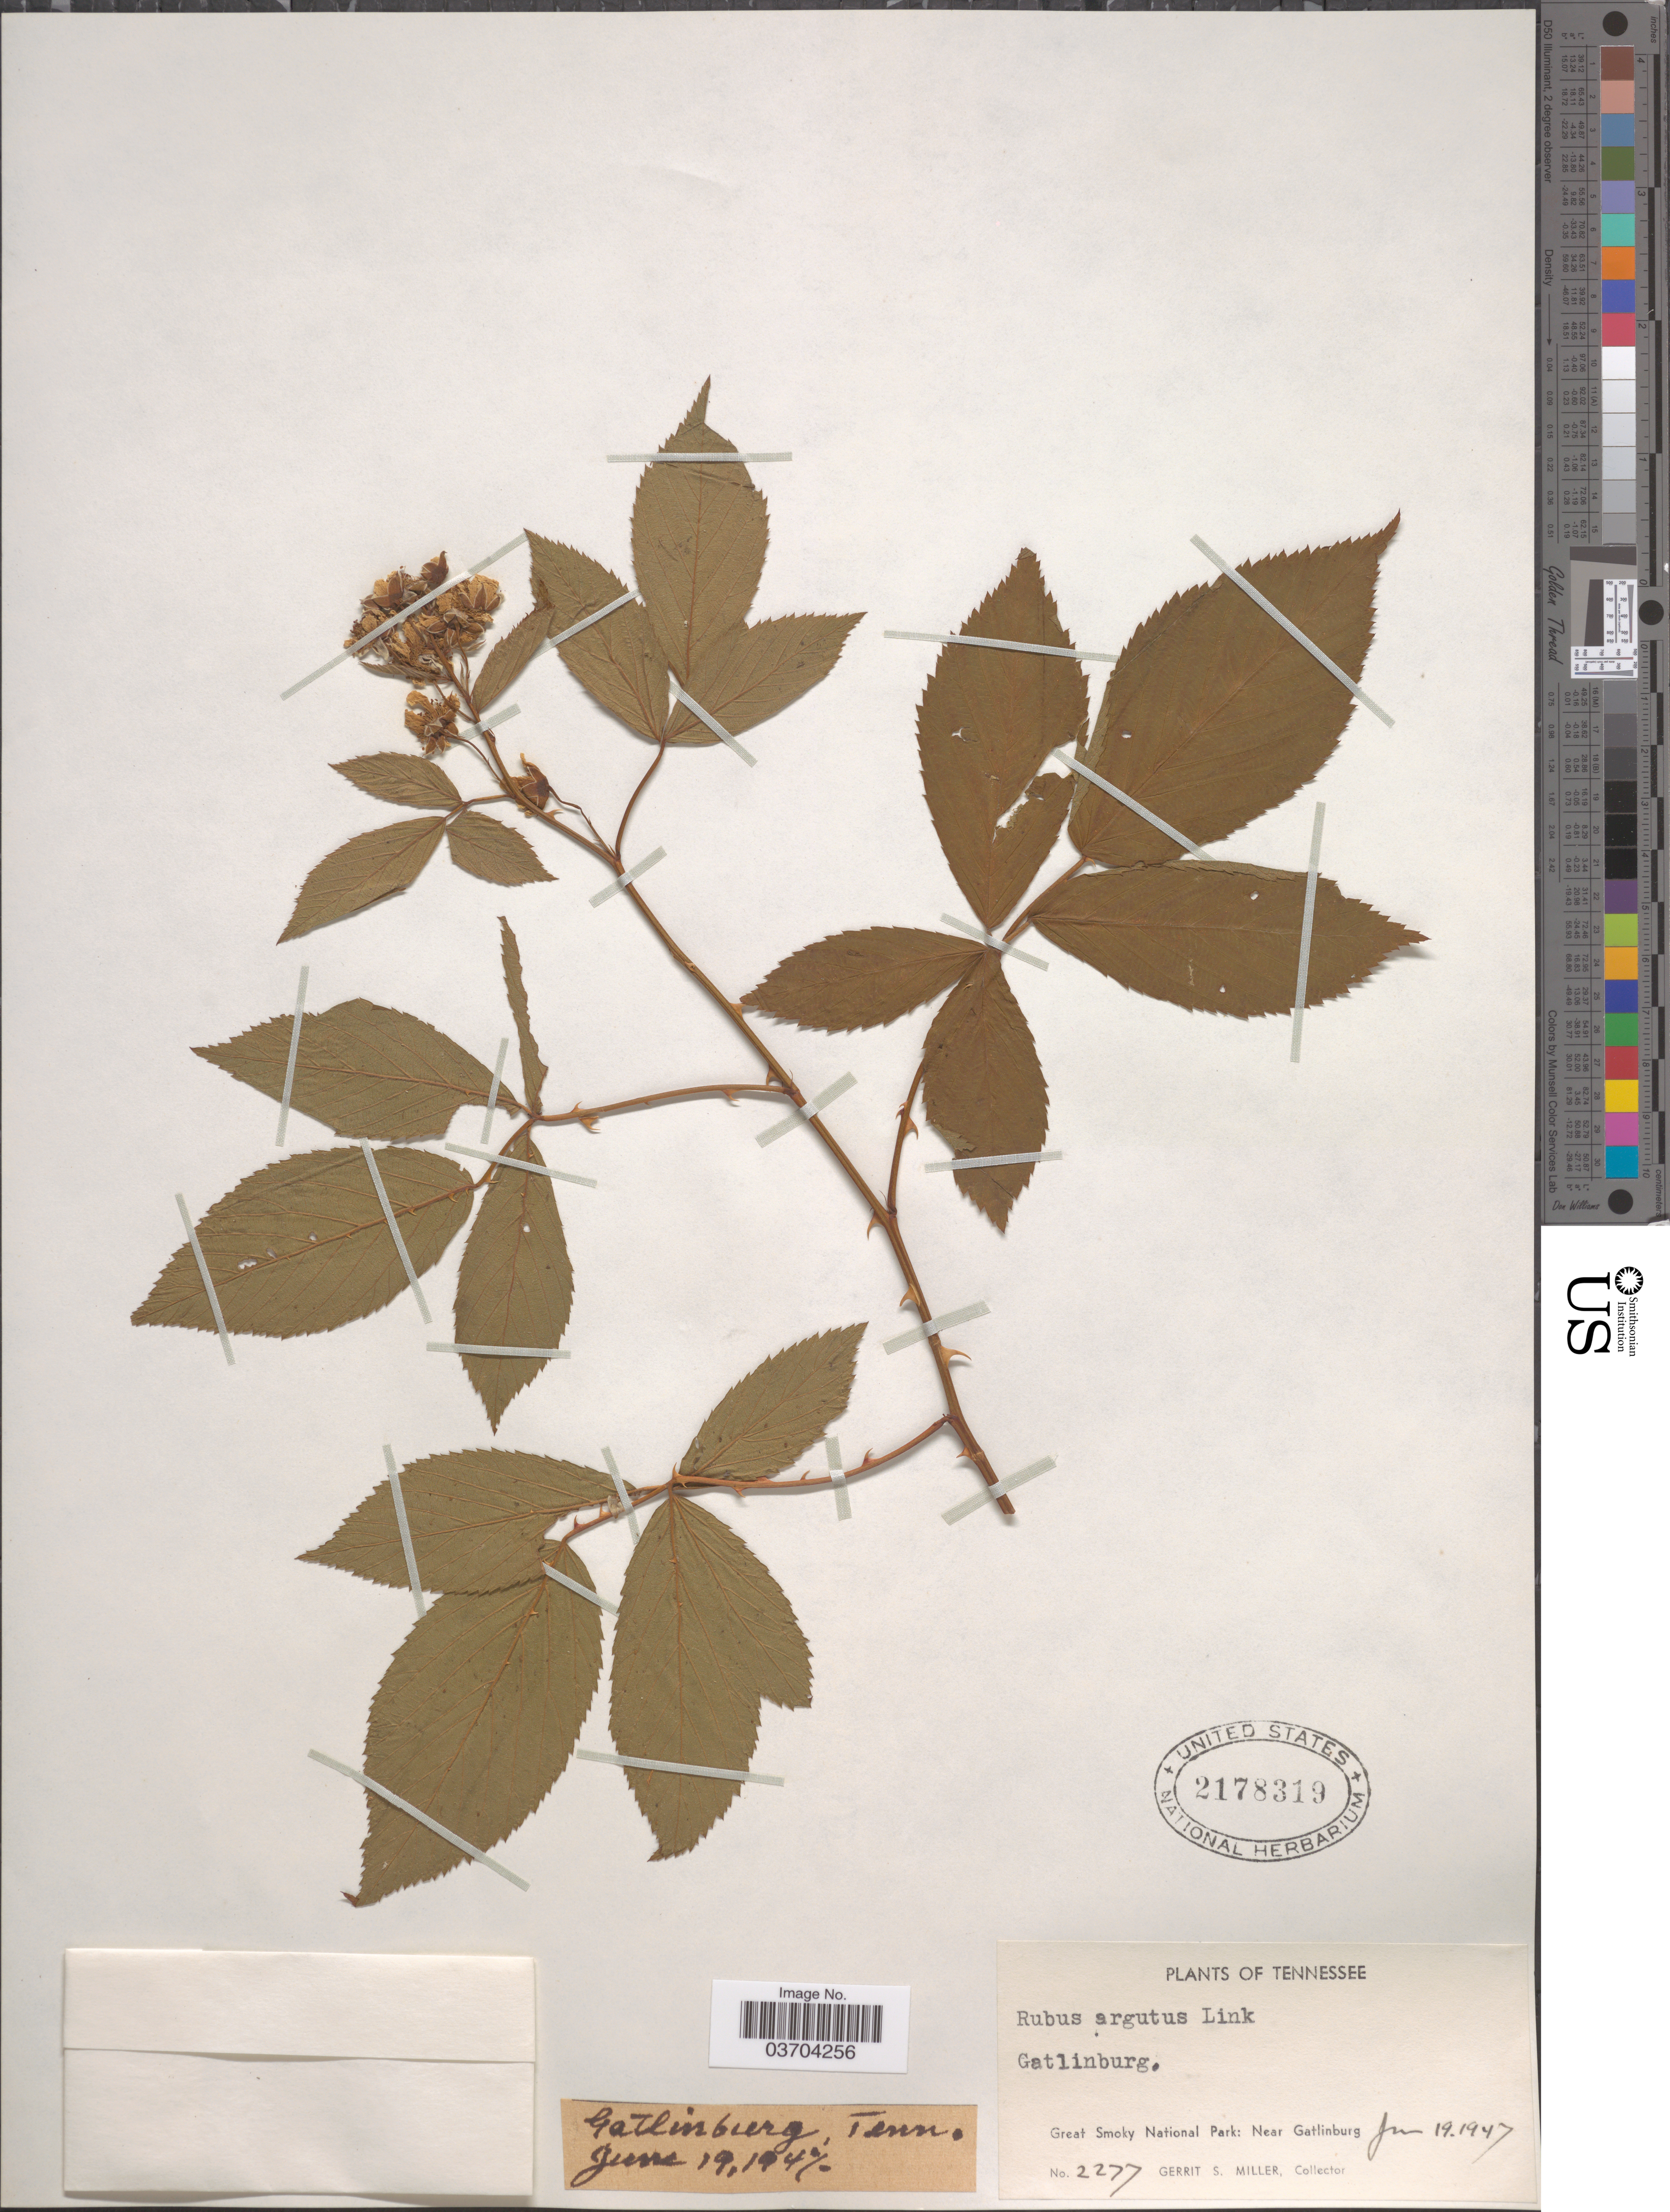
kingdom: Plantae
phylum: Tracheophyta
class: Magnoliopsida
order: Rosales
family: Rosaceae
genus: Rubus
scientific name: Rubus argutus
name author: Link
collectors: G. S. Miller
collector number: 2277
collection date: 1947-06-19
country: United States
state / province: Tennessee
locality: Gatlinburg. Great Smoky National Park: Near Gatlinburg.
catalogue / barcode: US 2178319